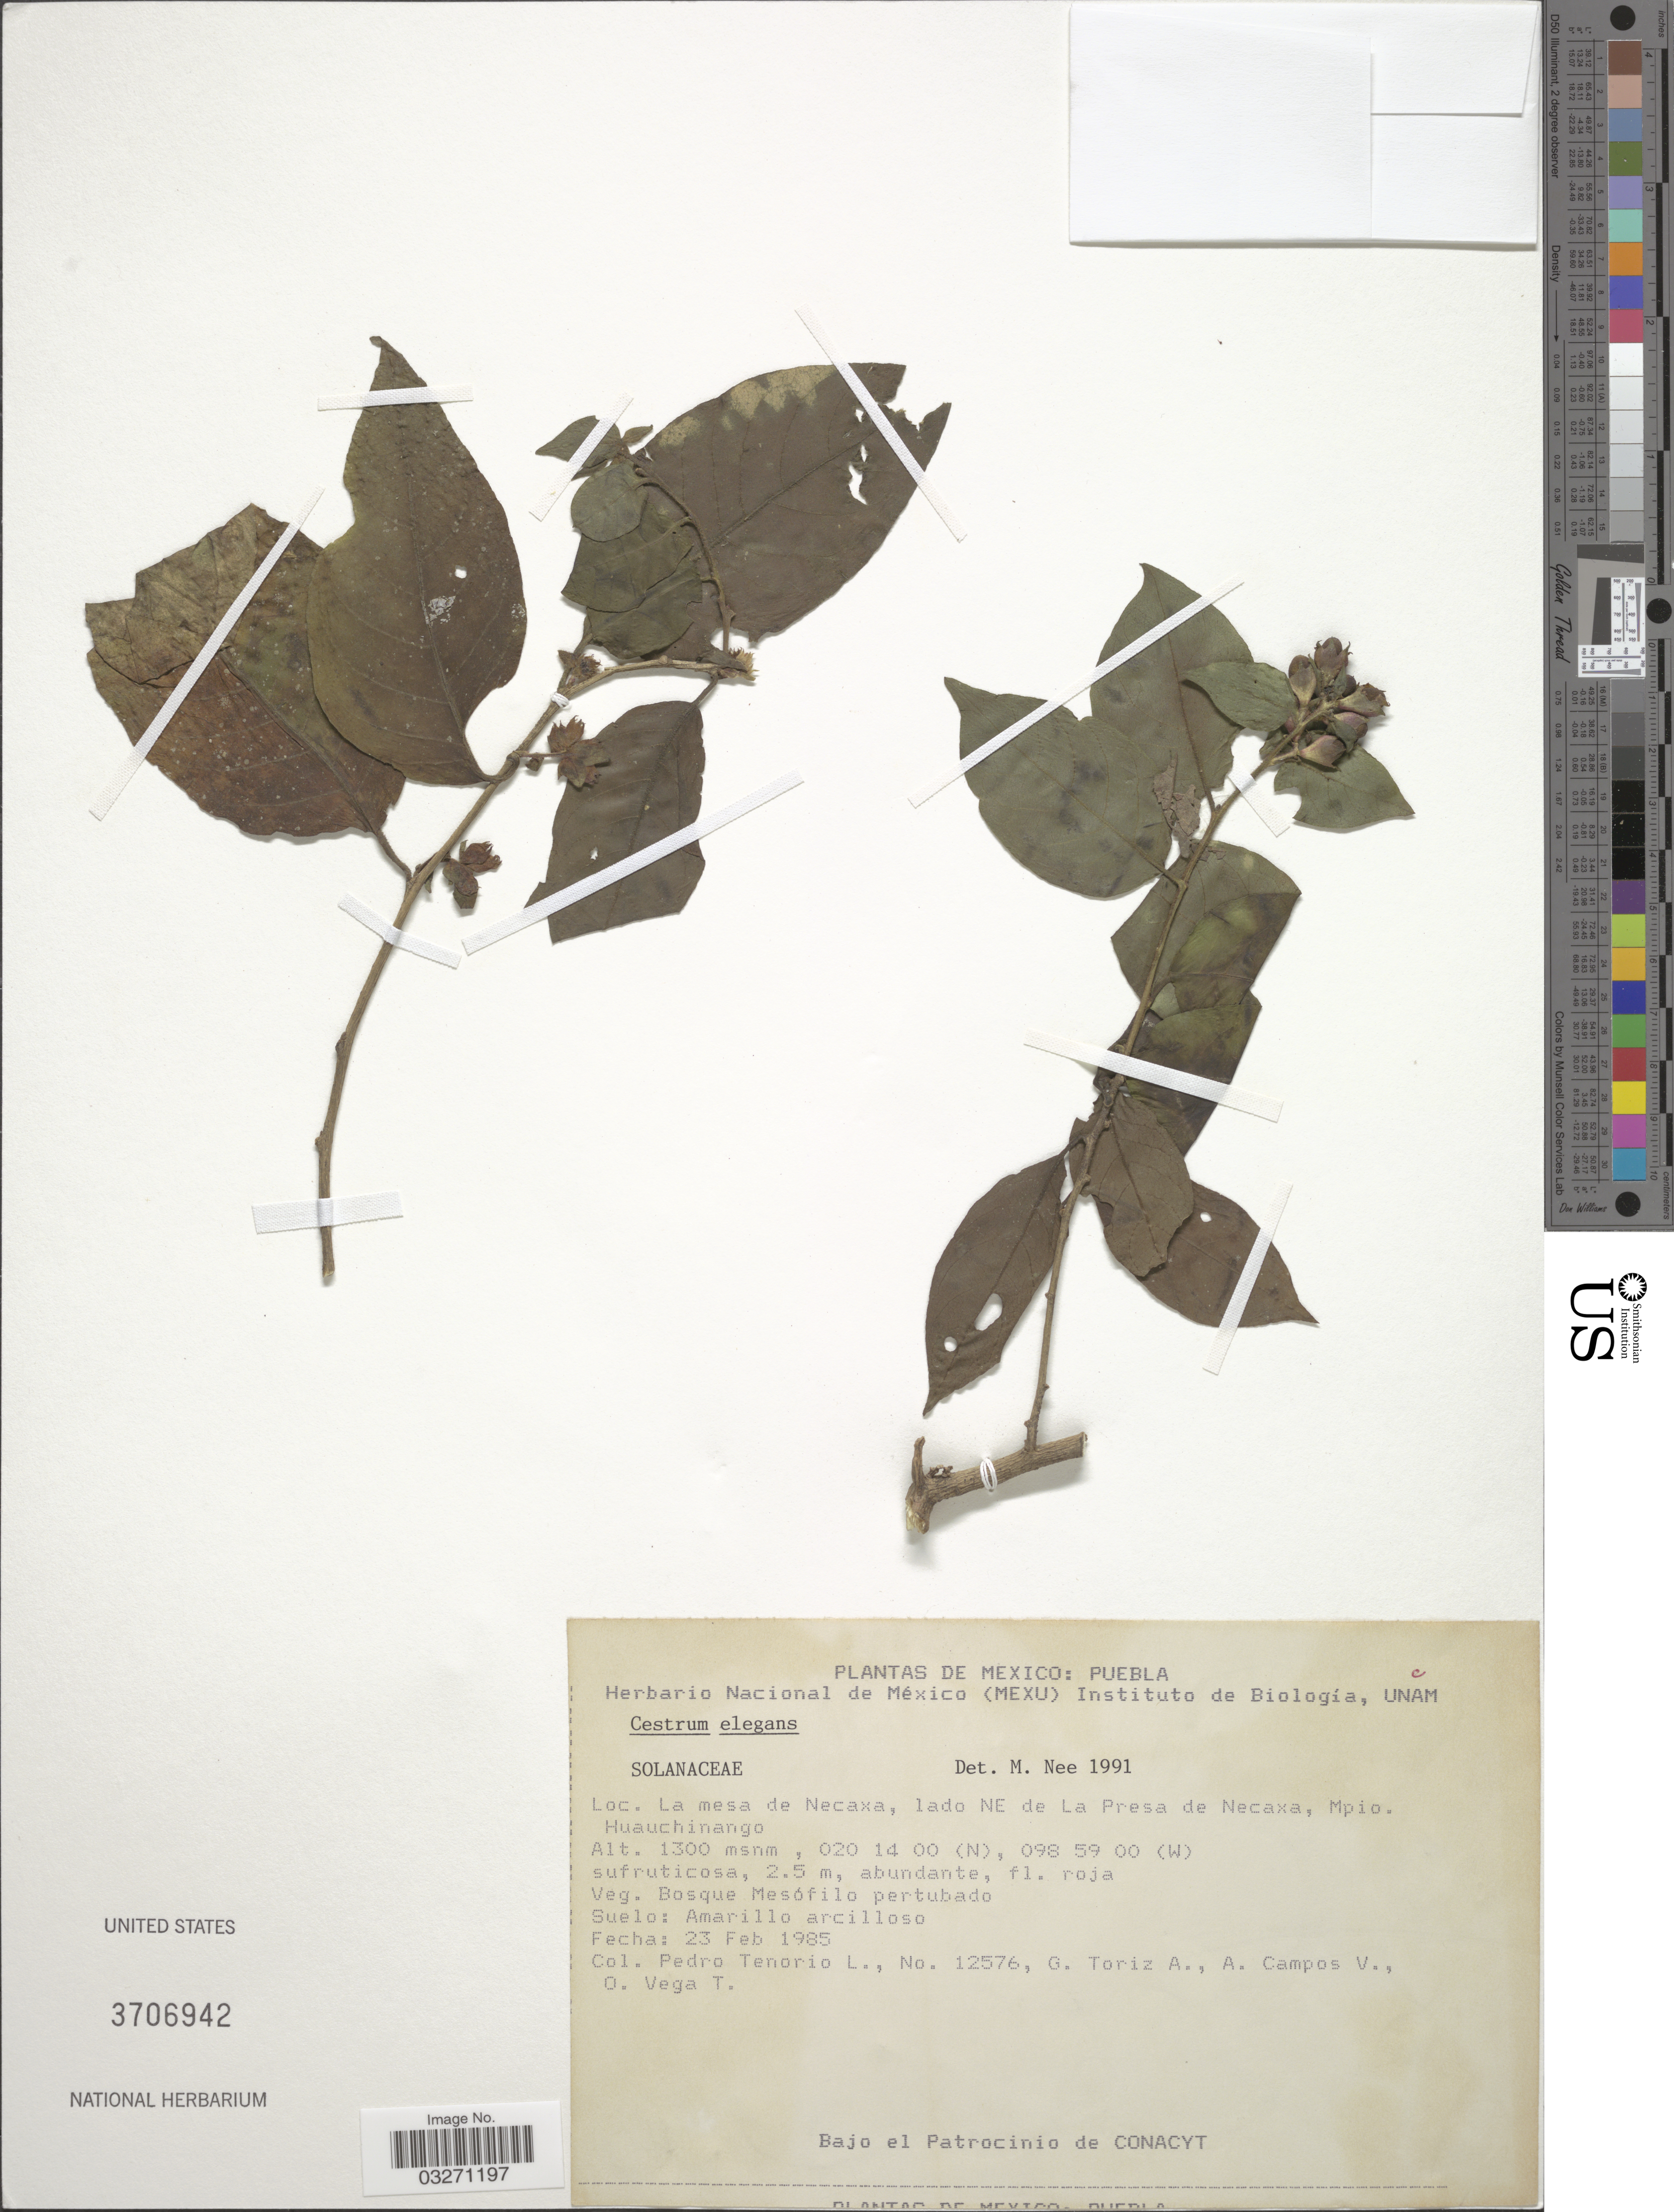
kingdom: Plantae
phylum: Tracheophyta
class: Magnoliopsida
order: Solanales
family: Solanaceae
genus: Cestrum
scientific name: Cestrum elegans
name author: (Brongn.) Schltdl.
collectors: P. Tenorio L., G. Toriz A., A. Campos V. & O. Vega T.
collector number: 12576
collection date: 1985-02-23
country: Mexico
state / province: Puebla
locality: La mesa de Necaxa, lado NE de La Presa de Necaxa, Mpio. Huauchinango.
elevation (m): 1300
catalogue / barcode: US 3706942